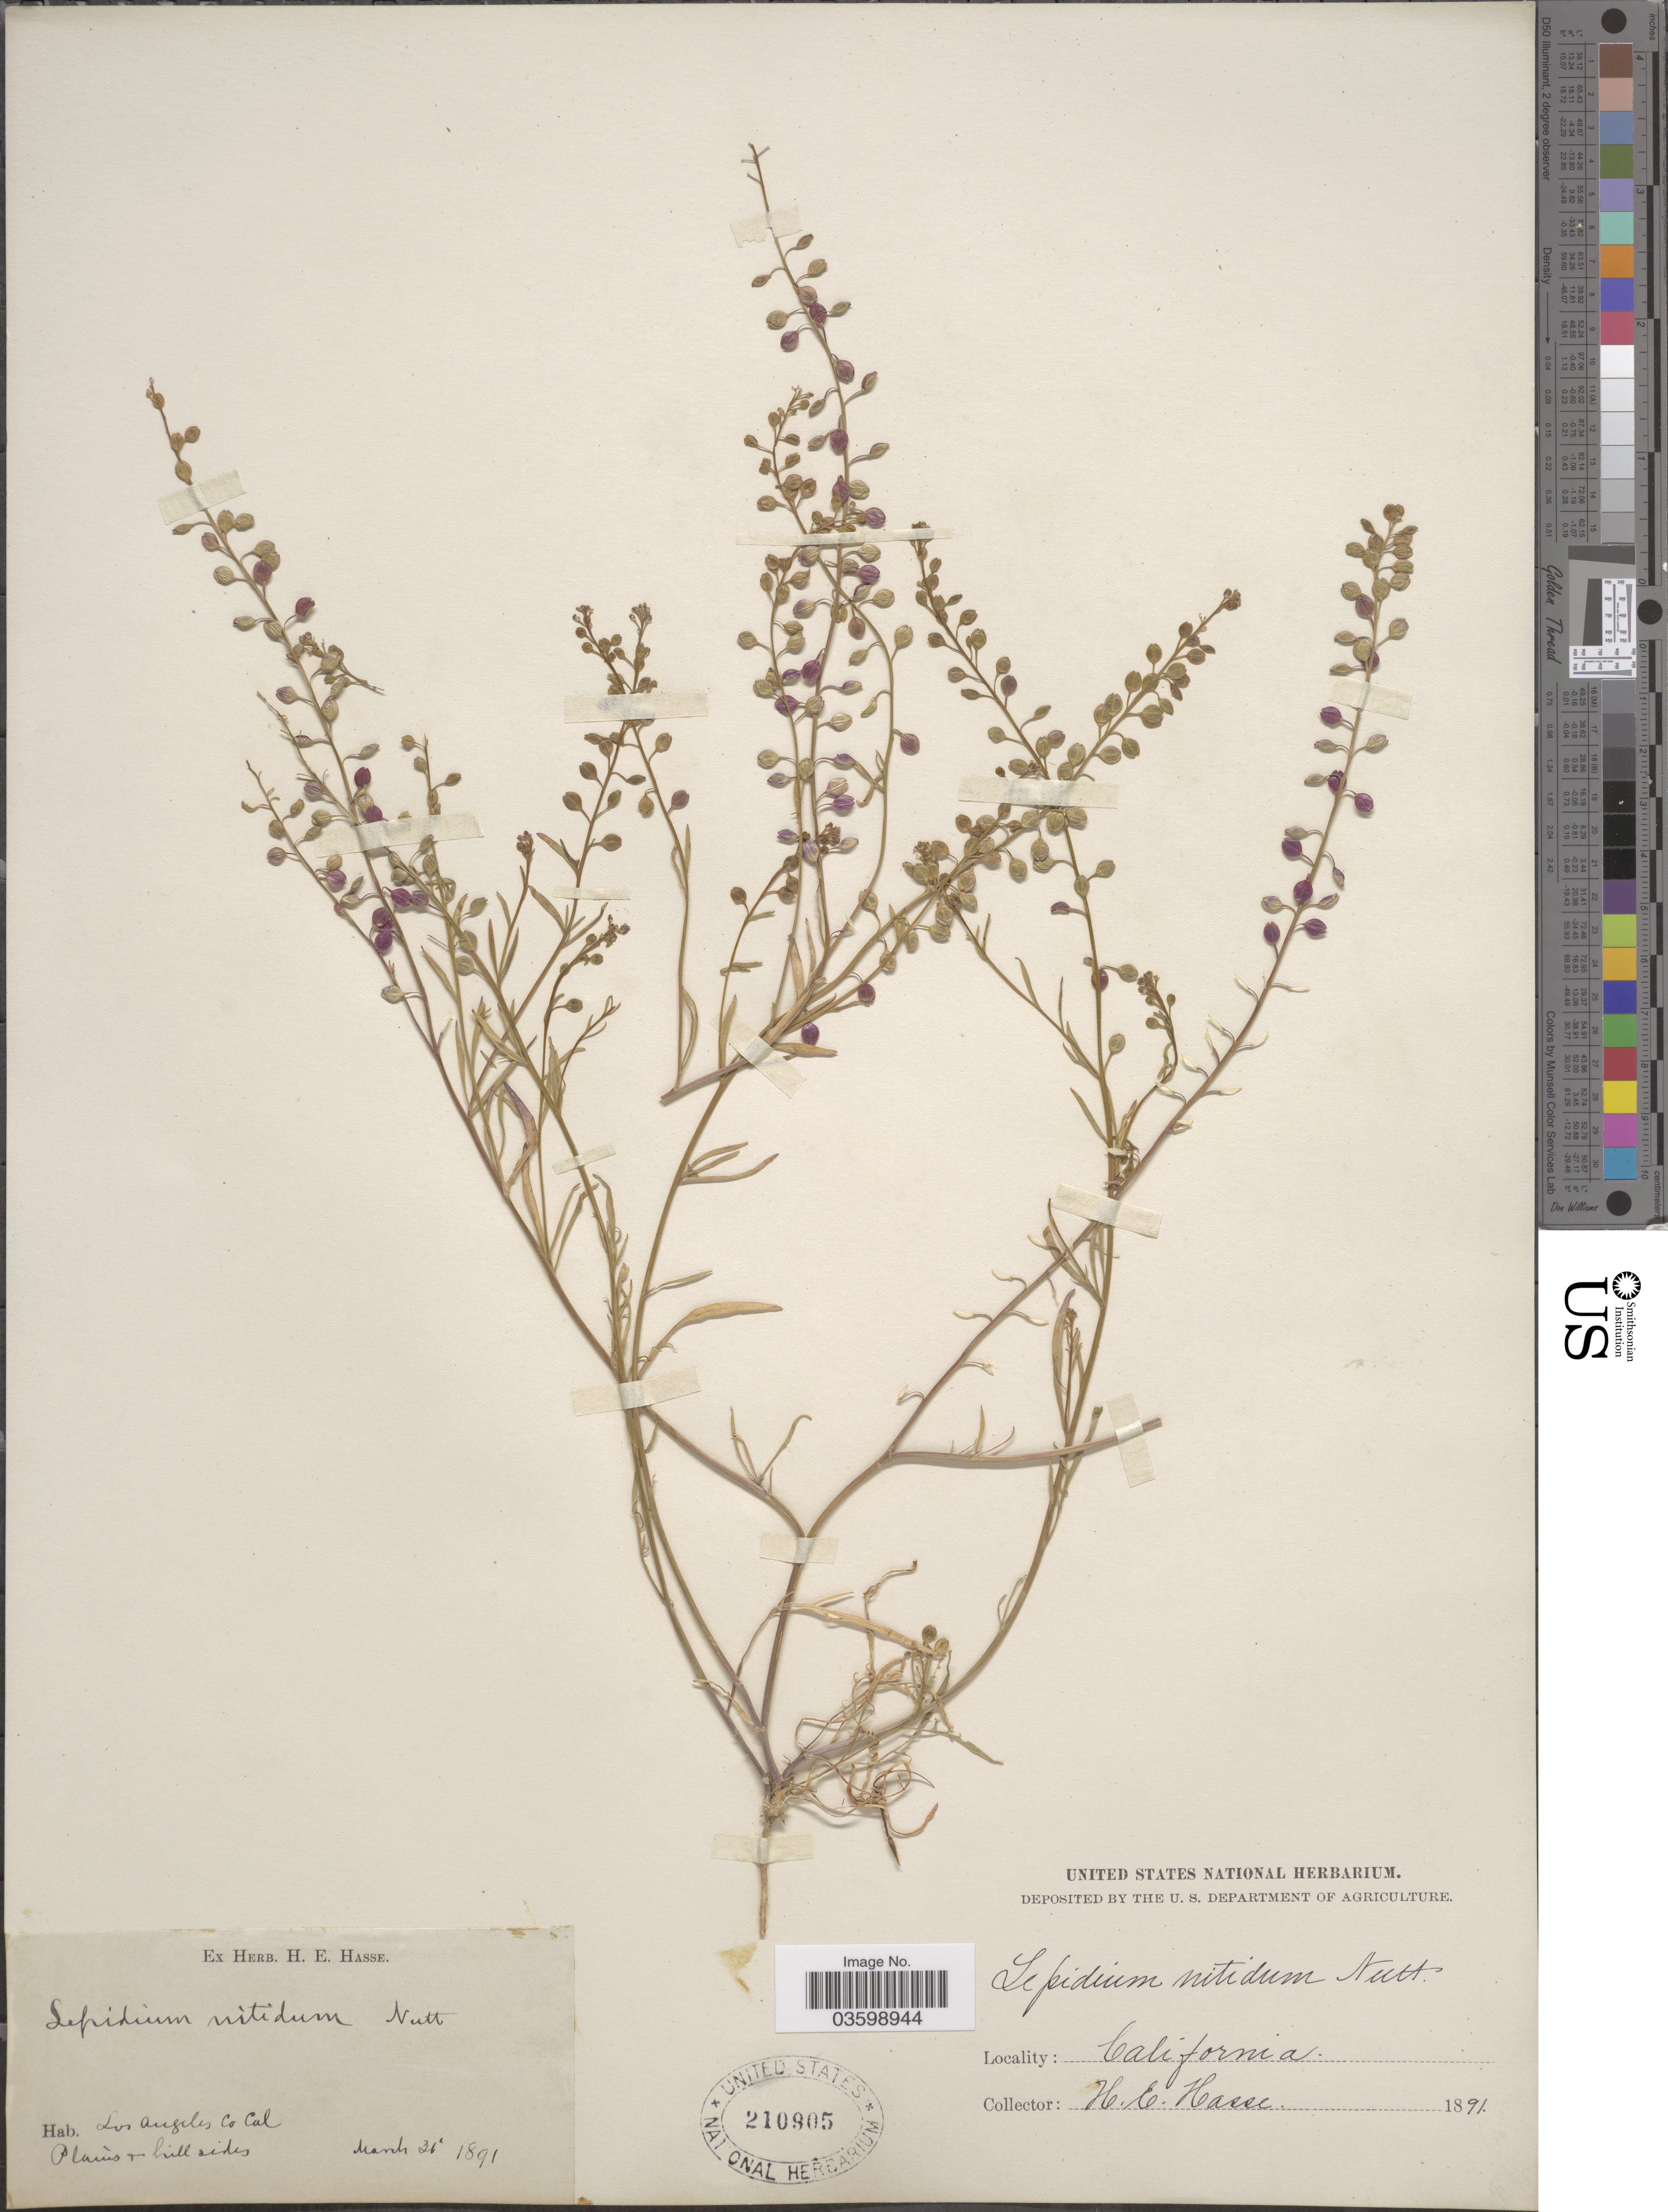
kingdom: Plantae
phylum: Tracheophyta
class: Magnoliopsida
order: Brassicales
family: Brassicaceae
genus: Lepidium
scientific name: Lepidium nitidum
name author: Nutt.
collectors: H. E. Hasse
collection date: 1891-03-31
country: United States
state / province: California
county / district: Los Angeles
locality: Los Angeles Co. Plains + hillsides.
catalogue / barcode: US 210905